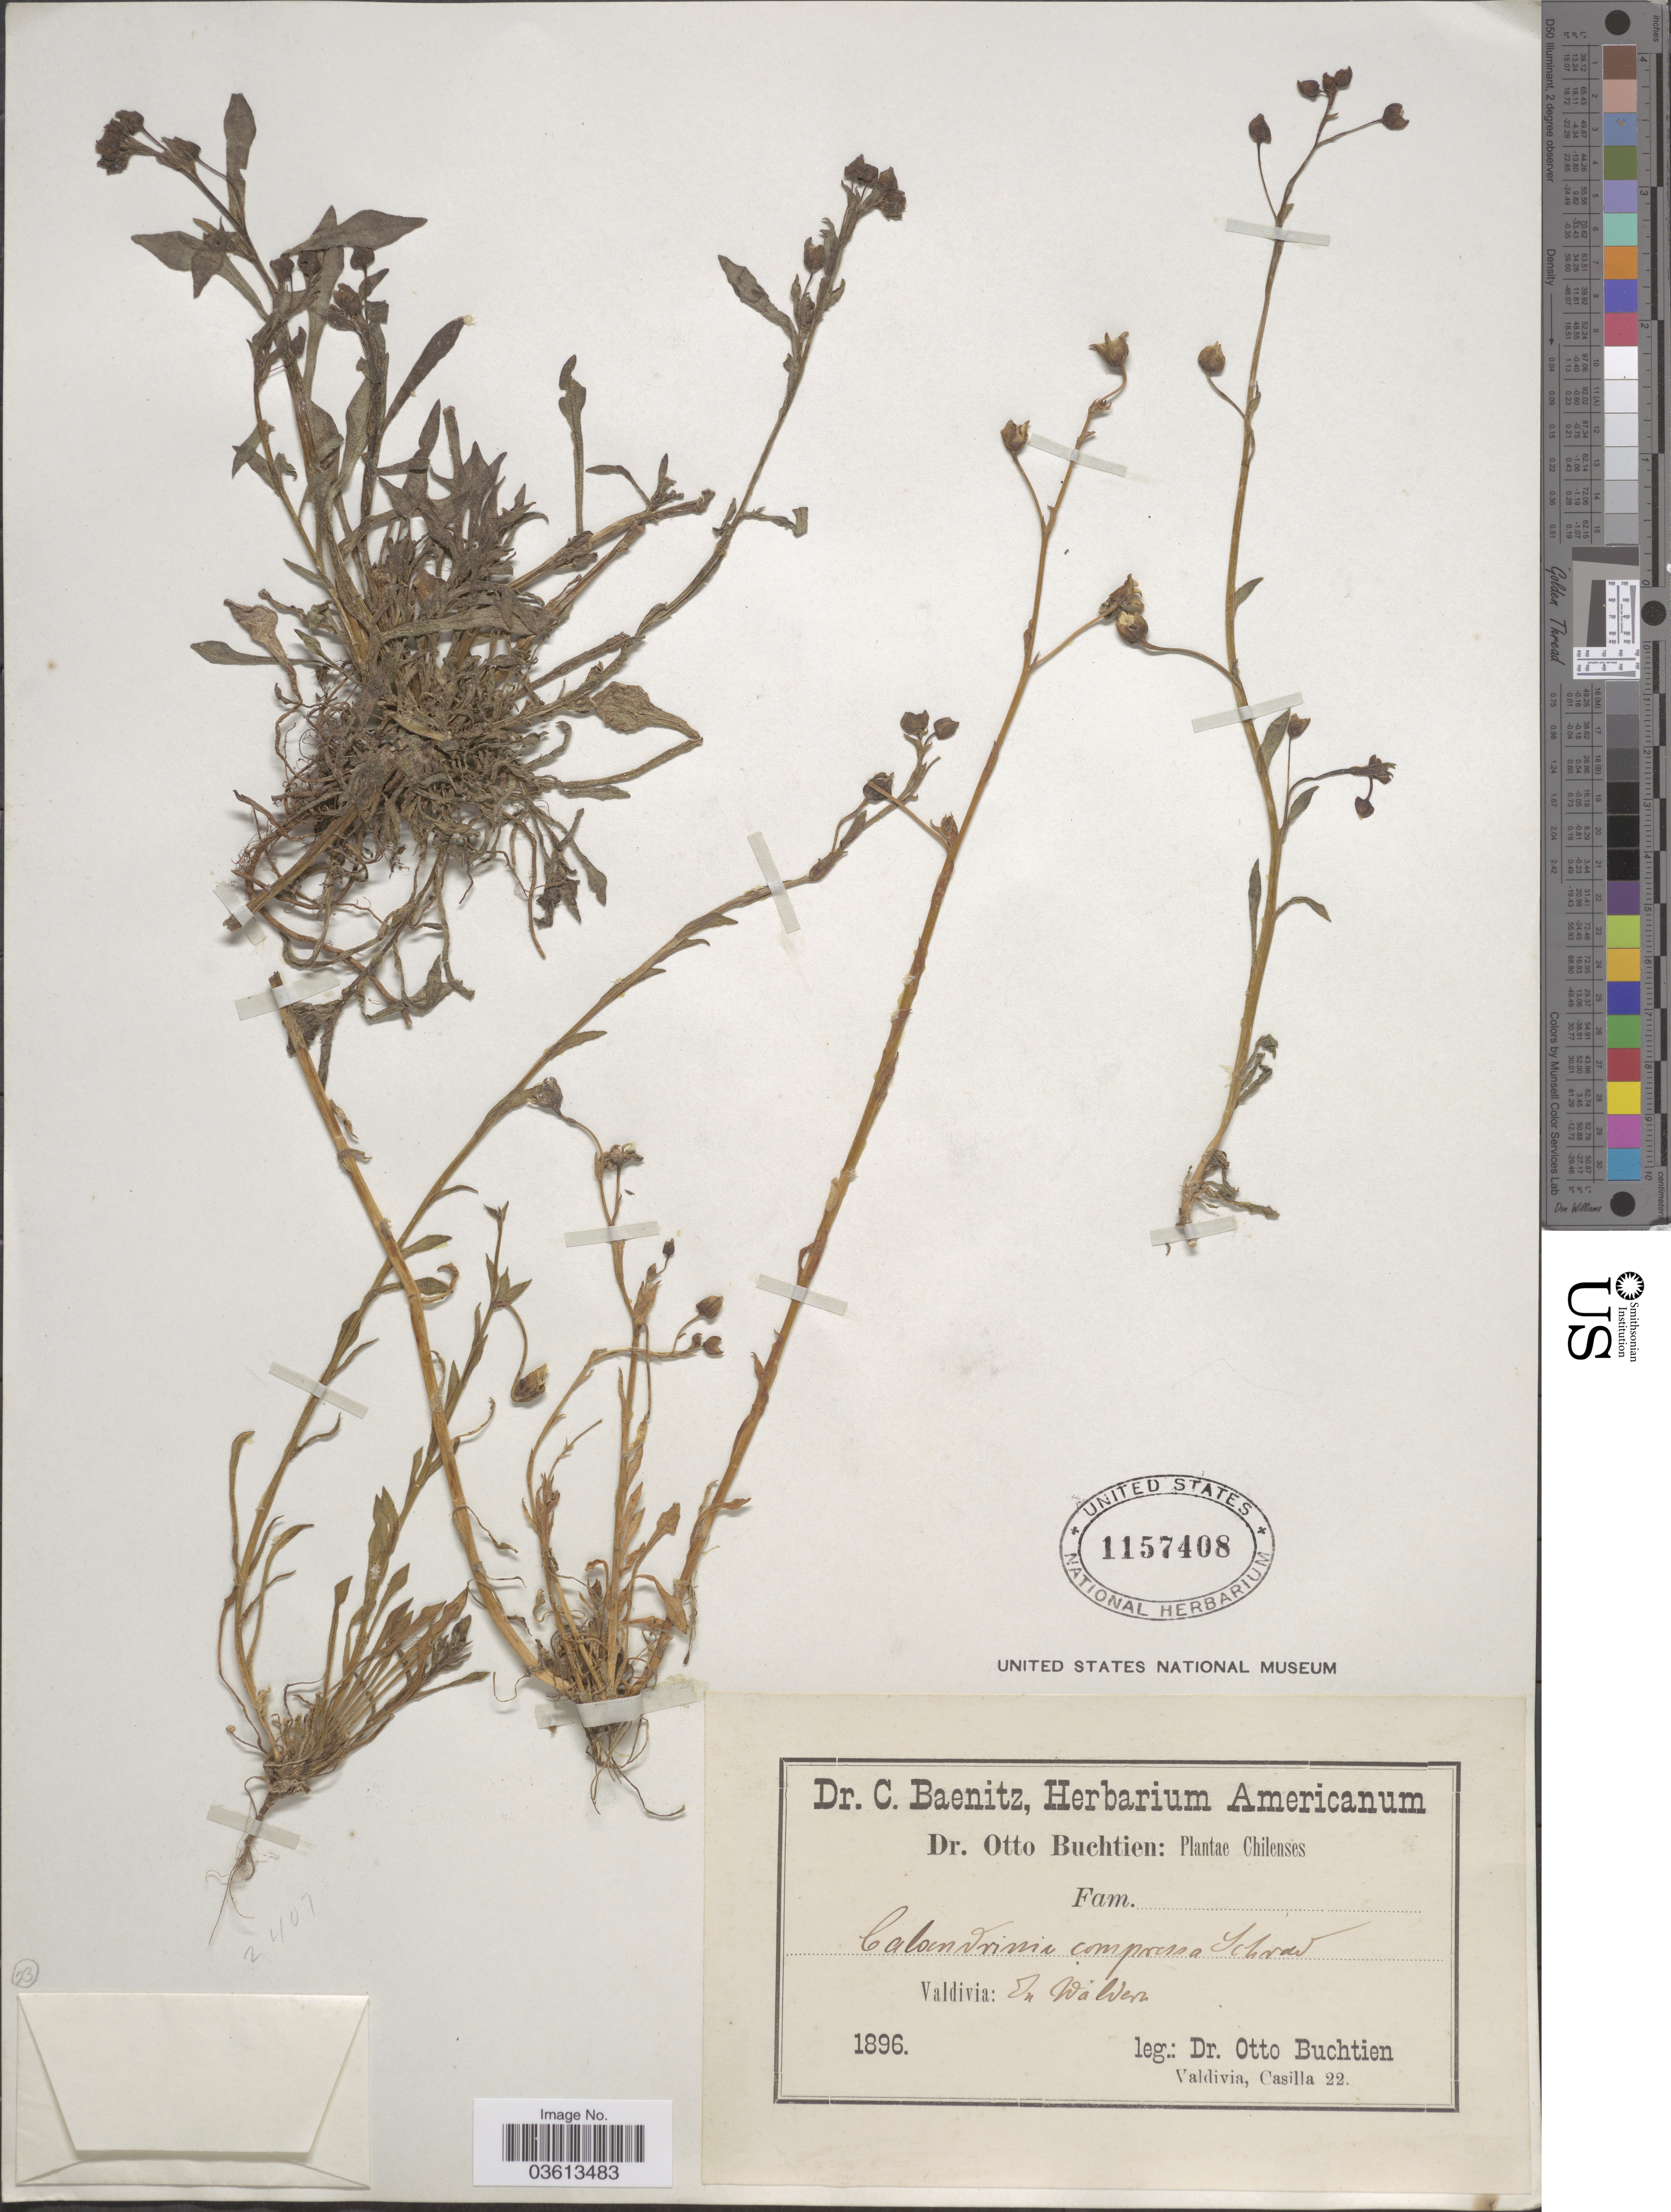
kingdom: Plantae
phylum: Tracheophyta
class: Magnoliopsida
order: Caryophyllales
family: Montiaceae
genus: Calandrinia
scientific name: Calandrinia ciliata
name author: (Ruiz & Pav.) DC.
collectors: O. Buchtien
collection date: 1896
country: Chile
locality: Valdivia: En Waldern.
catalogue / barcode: US 1157408